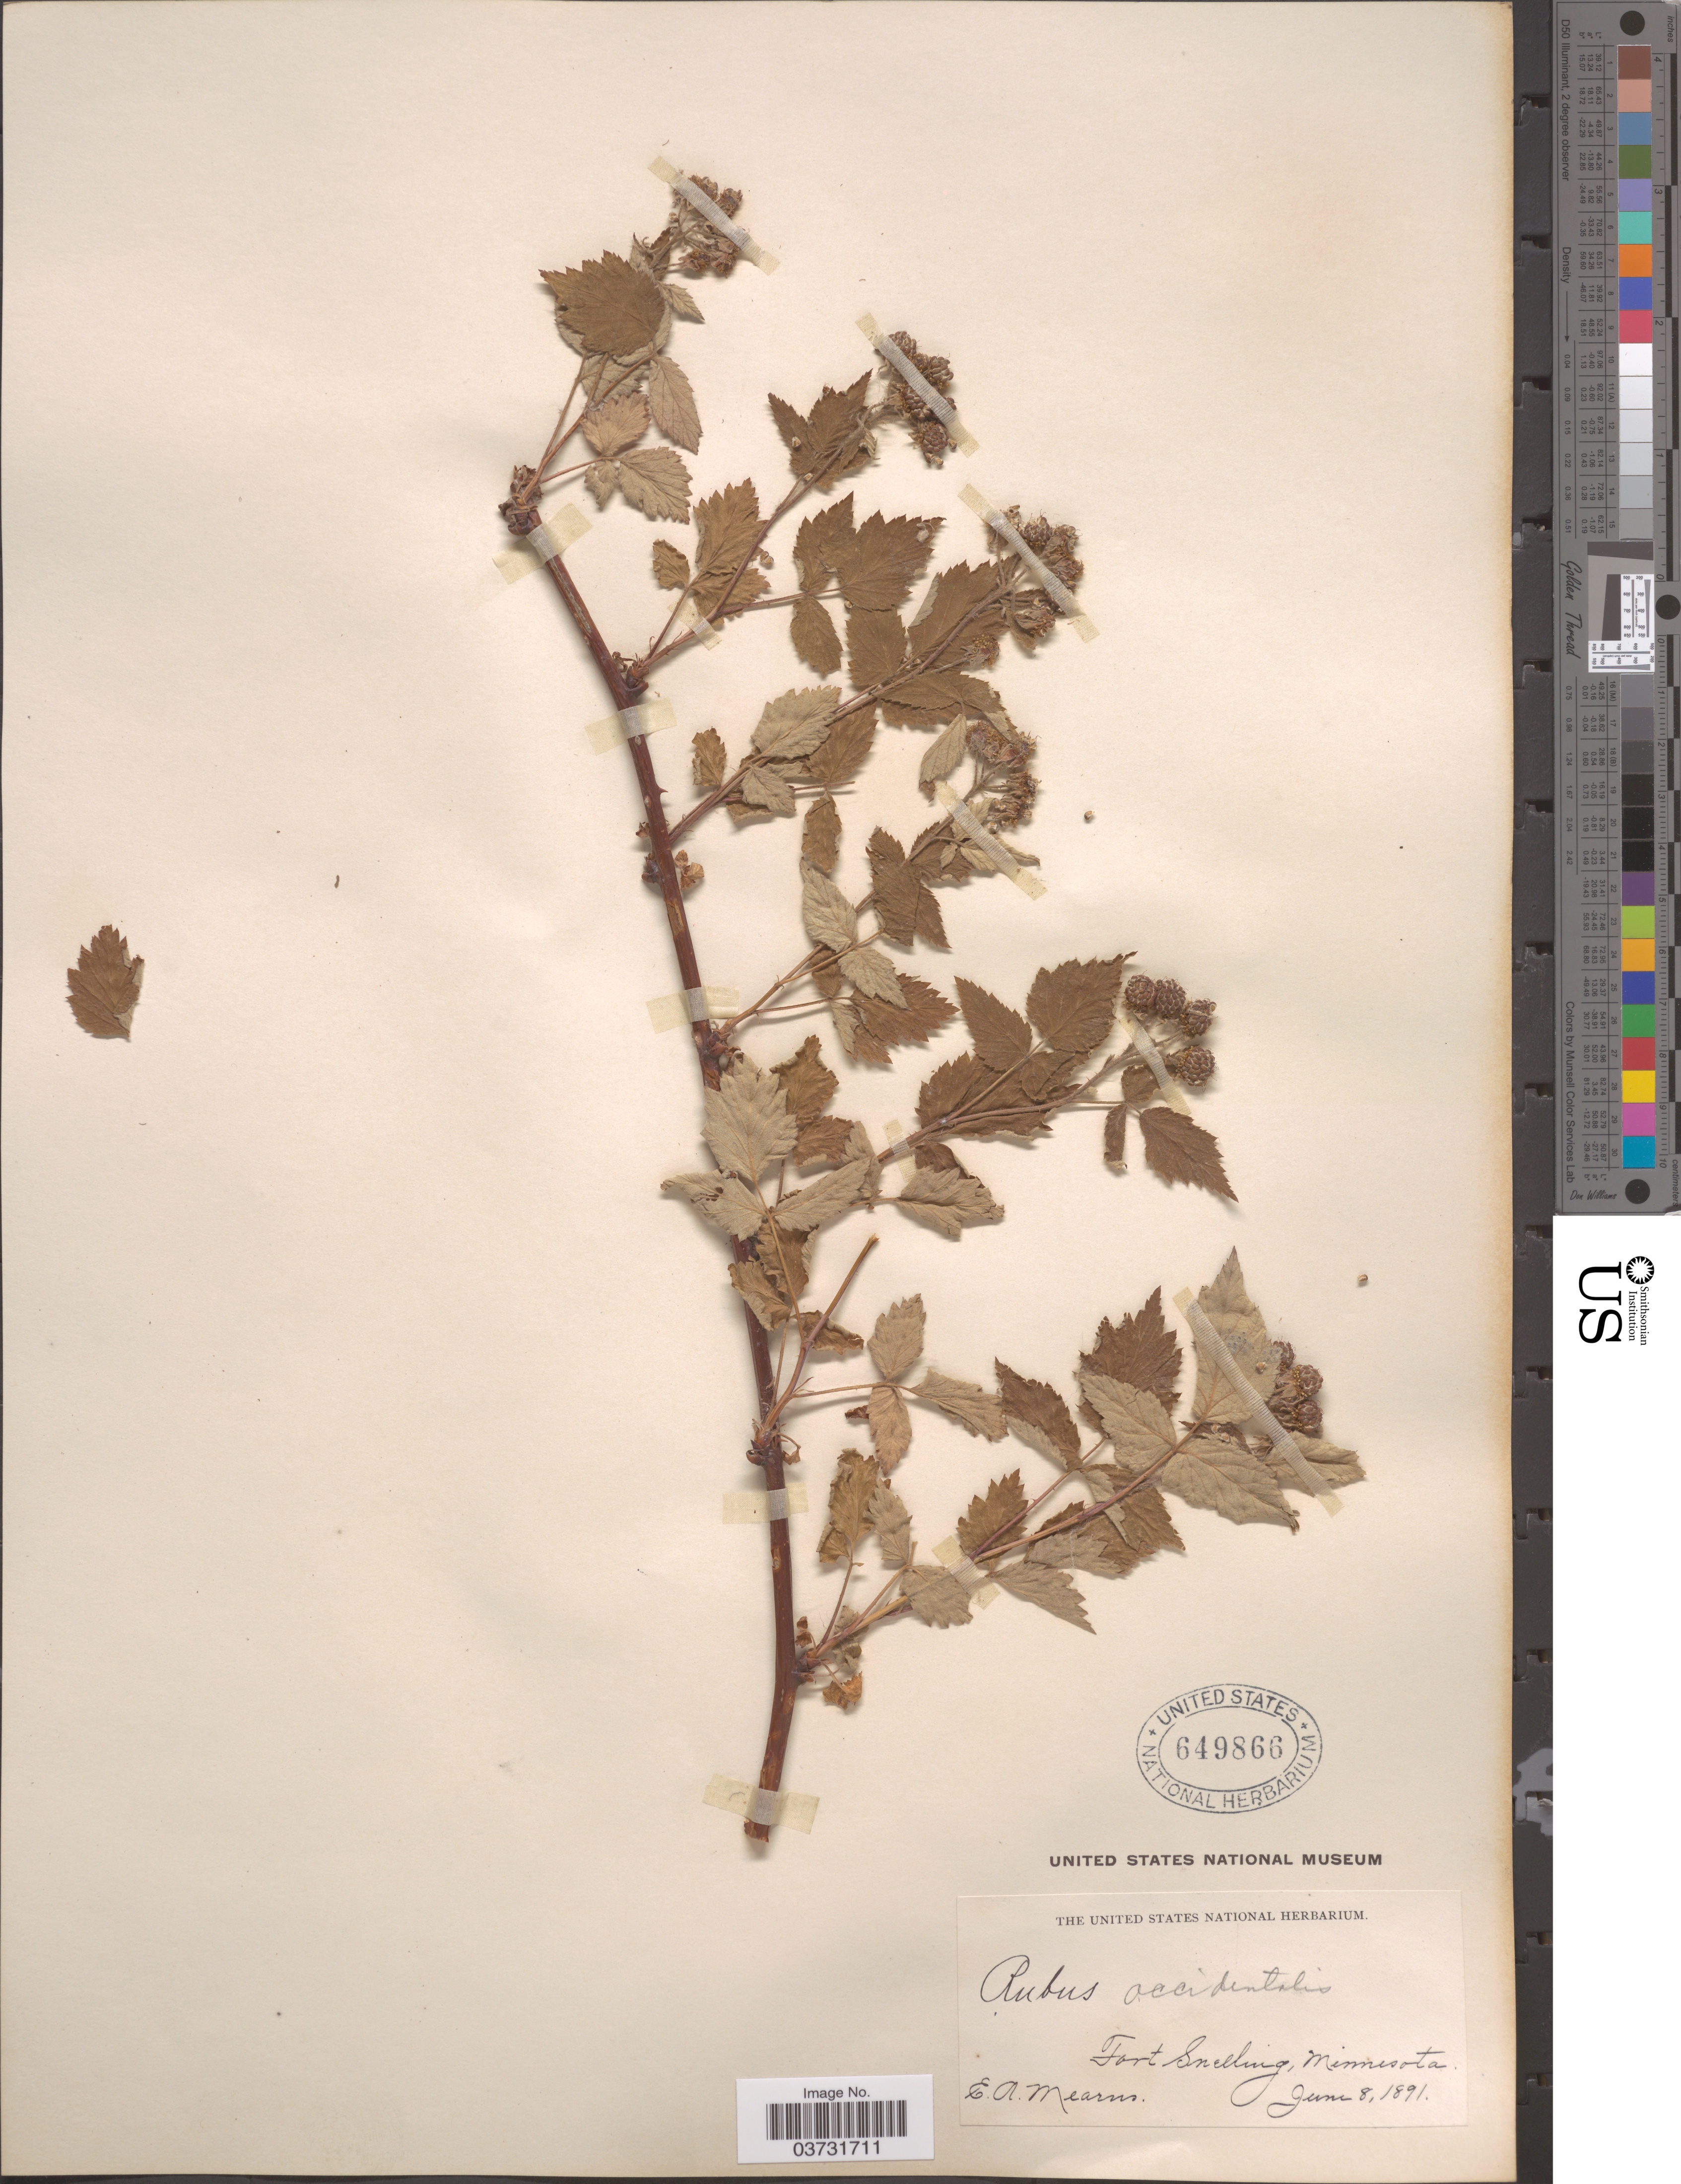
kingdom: Plantae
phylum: Tracheophyta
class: Magnoliopsida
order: Rosales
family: Rosaceae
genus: Rubus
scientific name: Rubus occidentalis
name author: L.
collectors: E. A. Mearns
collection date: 1891-06-08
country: United States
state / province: Minnesota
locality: Fort Snelling.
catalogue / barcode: US 649866